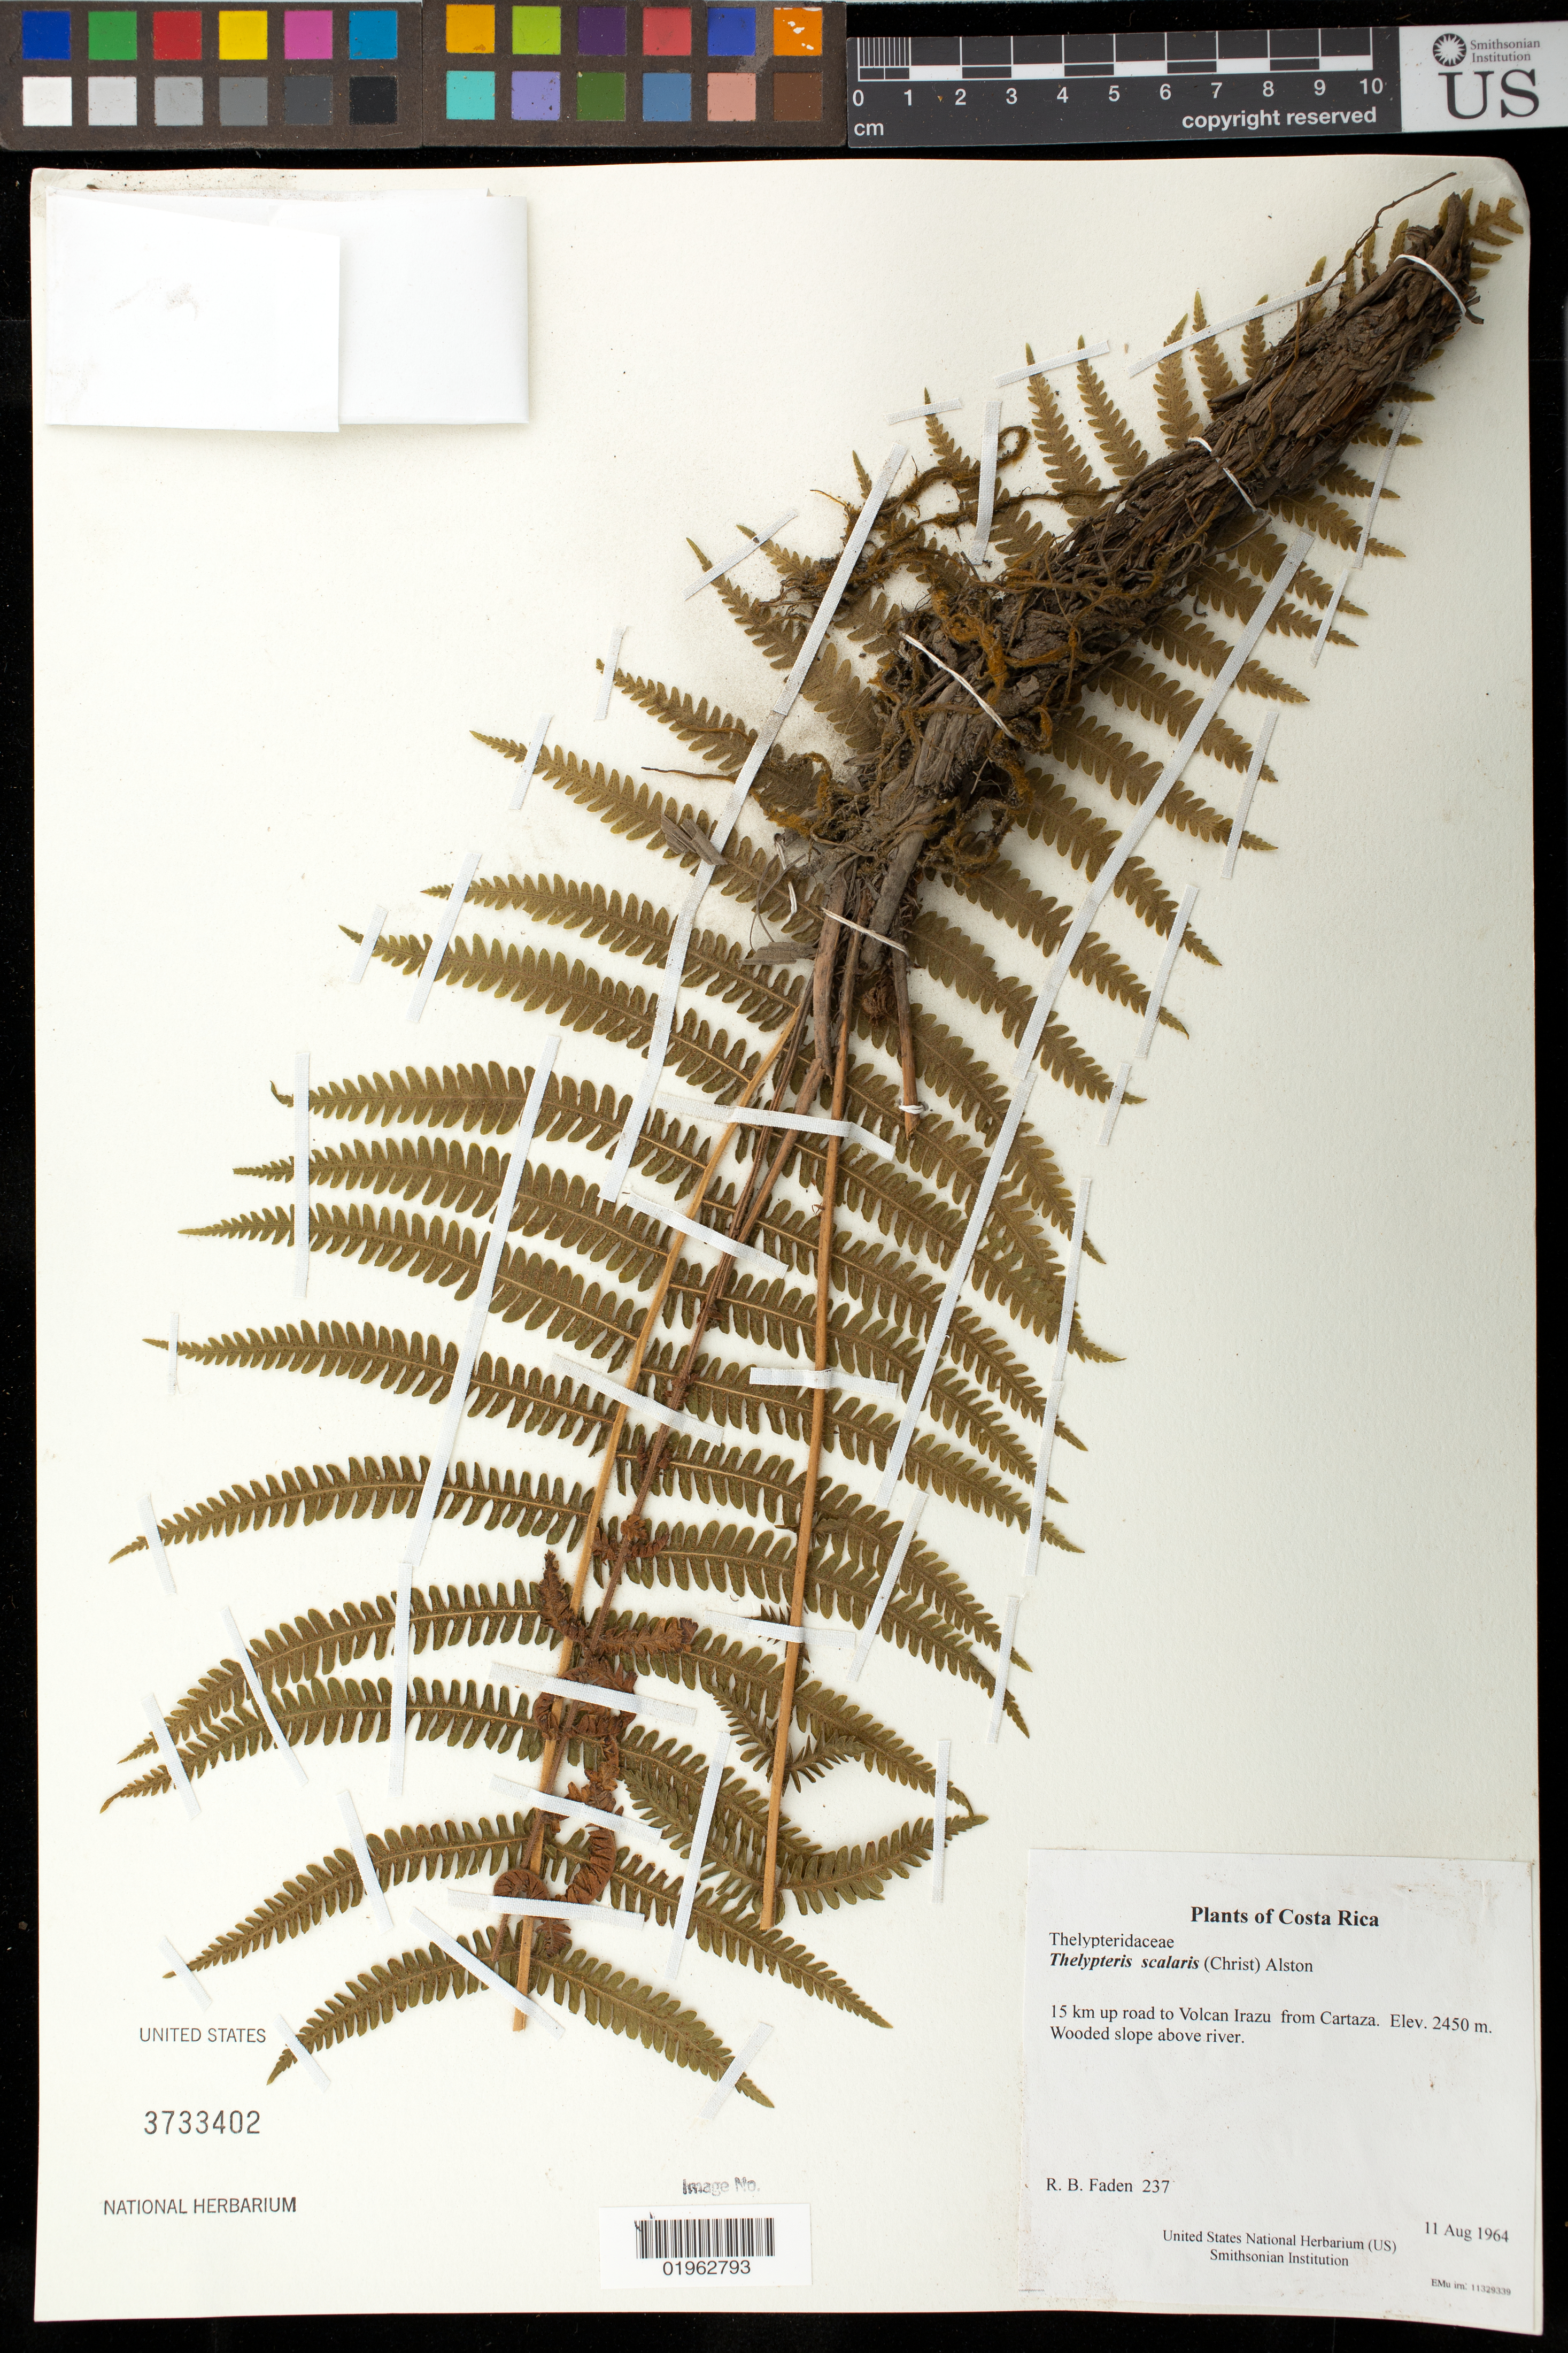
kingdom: Plantae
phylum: Tracheophyta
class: Polypodiopsida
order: Polypodiales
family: Thelypteridaceae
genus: Thelypteris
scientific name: Thelypteris scalaris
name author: (Christ) Alston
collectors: R. B. Faden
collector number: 237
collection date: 1964-08-11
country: Costa Rica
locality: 15 km up road to Volcan Irazu from Cartaza.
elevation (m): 2450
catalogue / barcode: US 3733402